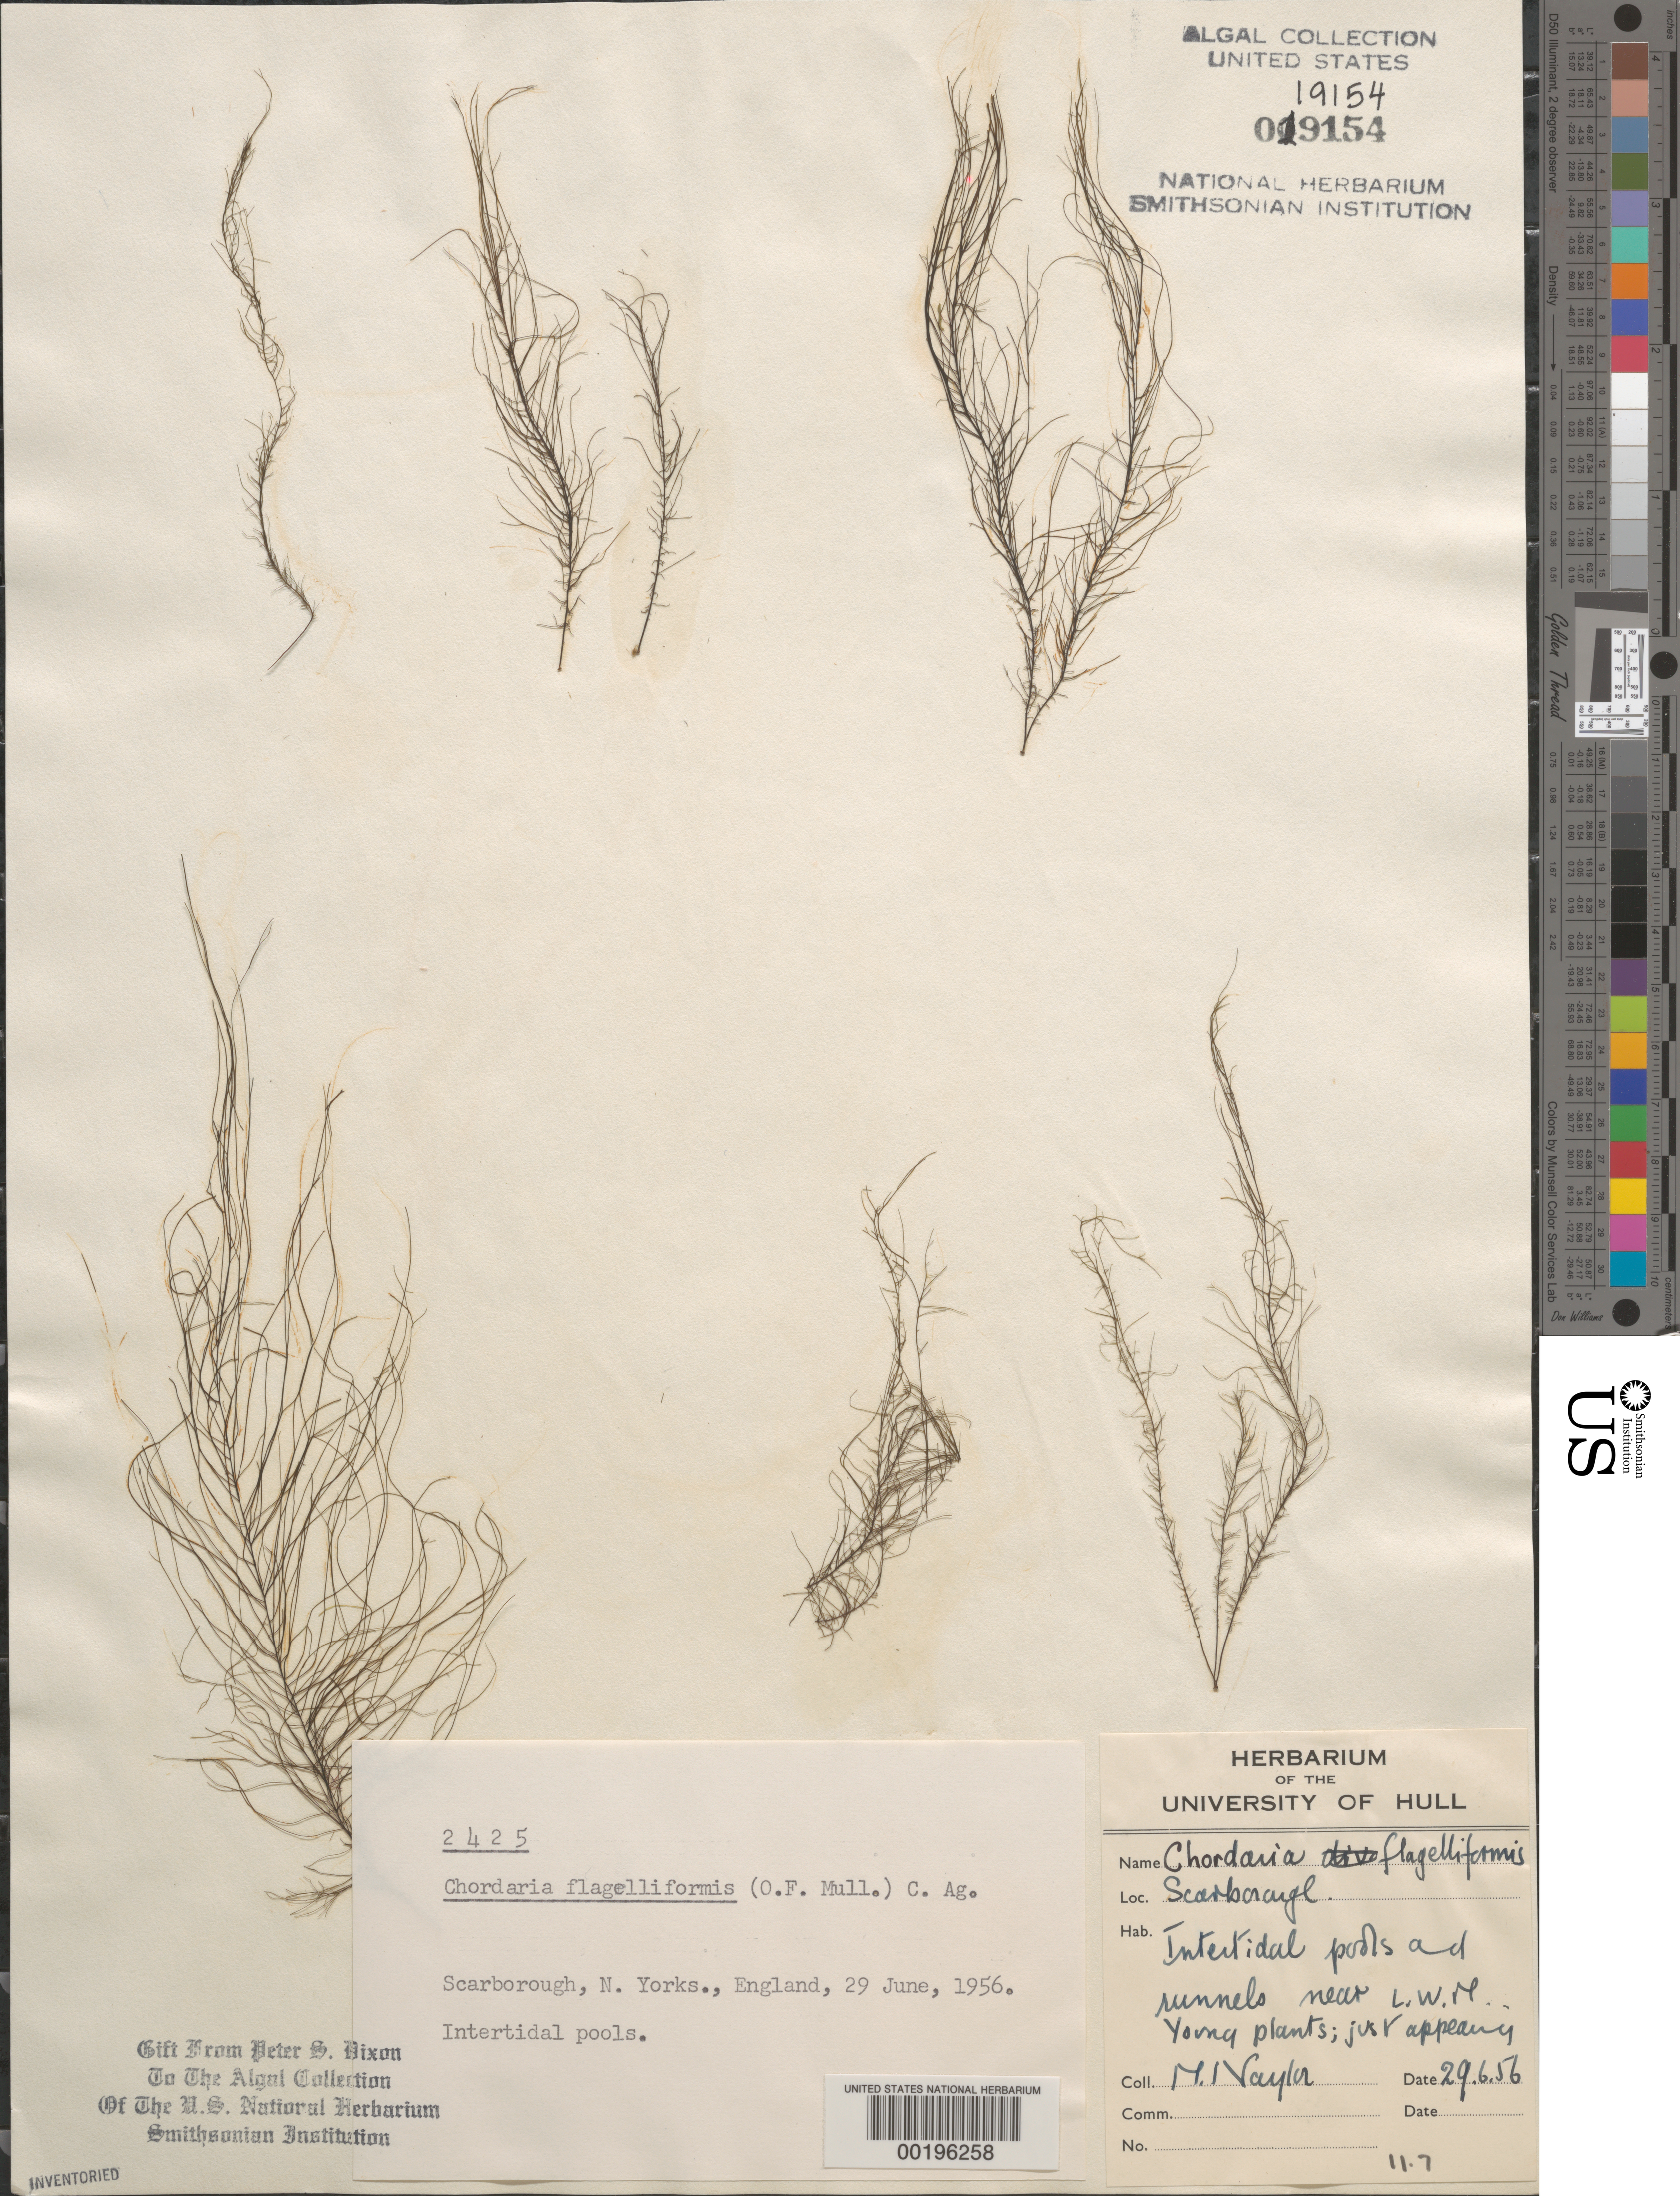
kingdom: Chromista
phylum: Ochrophyta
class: Phaeophyceae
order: Ectocarpales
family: Chordariaceae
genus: Chordaria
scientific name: Chordaria flagelliformis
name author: (Hudson) Grev.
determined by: Dixon, P. S.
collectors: M. Roberts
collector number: PSD 2425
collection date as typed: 29 Jun 1956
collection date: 1956-06-29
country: United Kingdom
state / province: England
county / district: North Yorkshire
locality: Scarborough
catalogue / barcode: US 19154